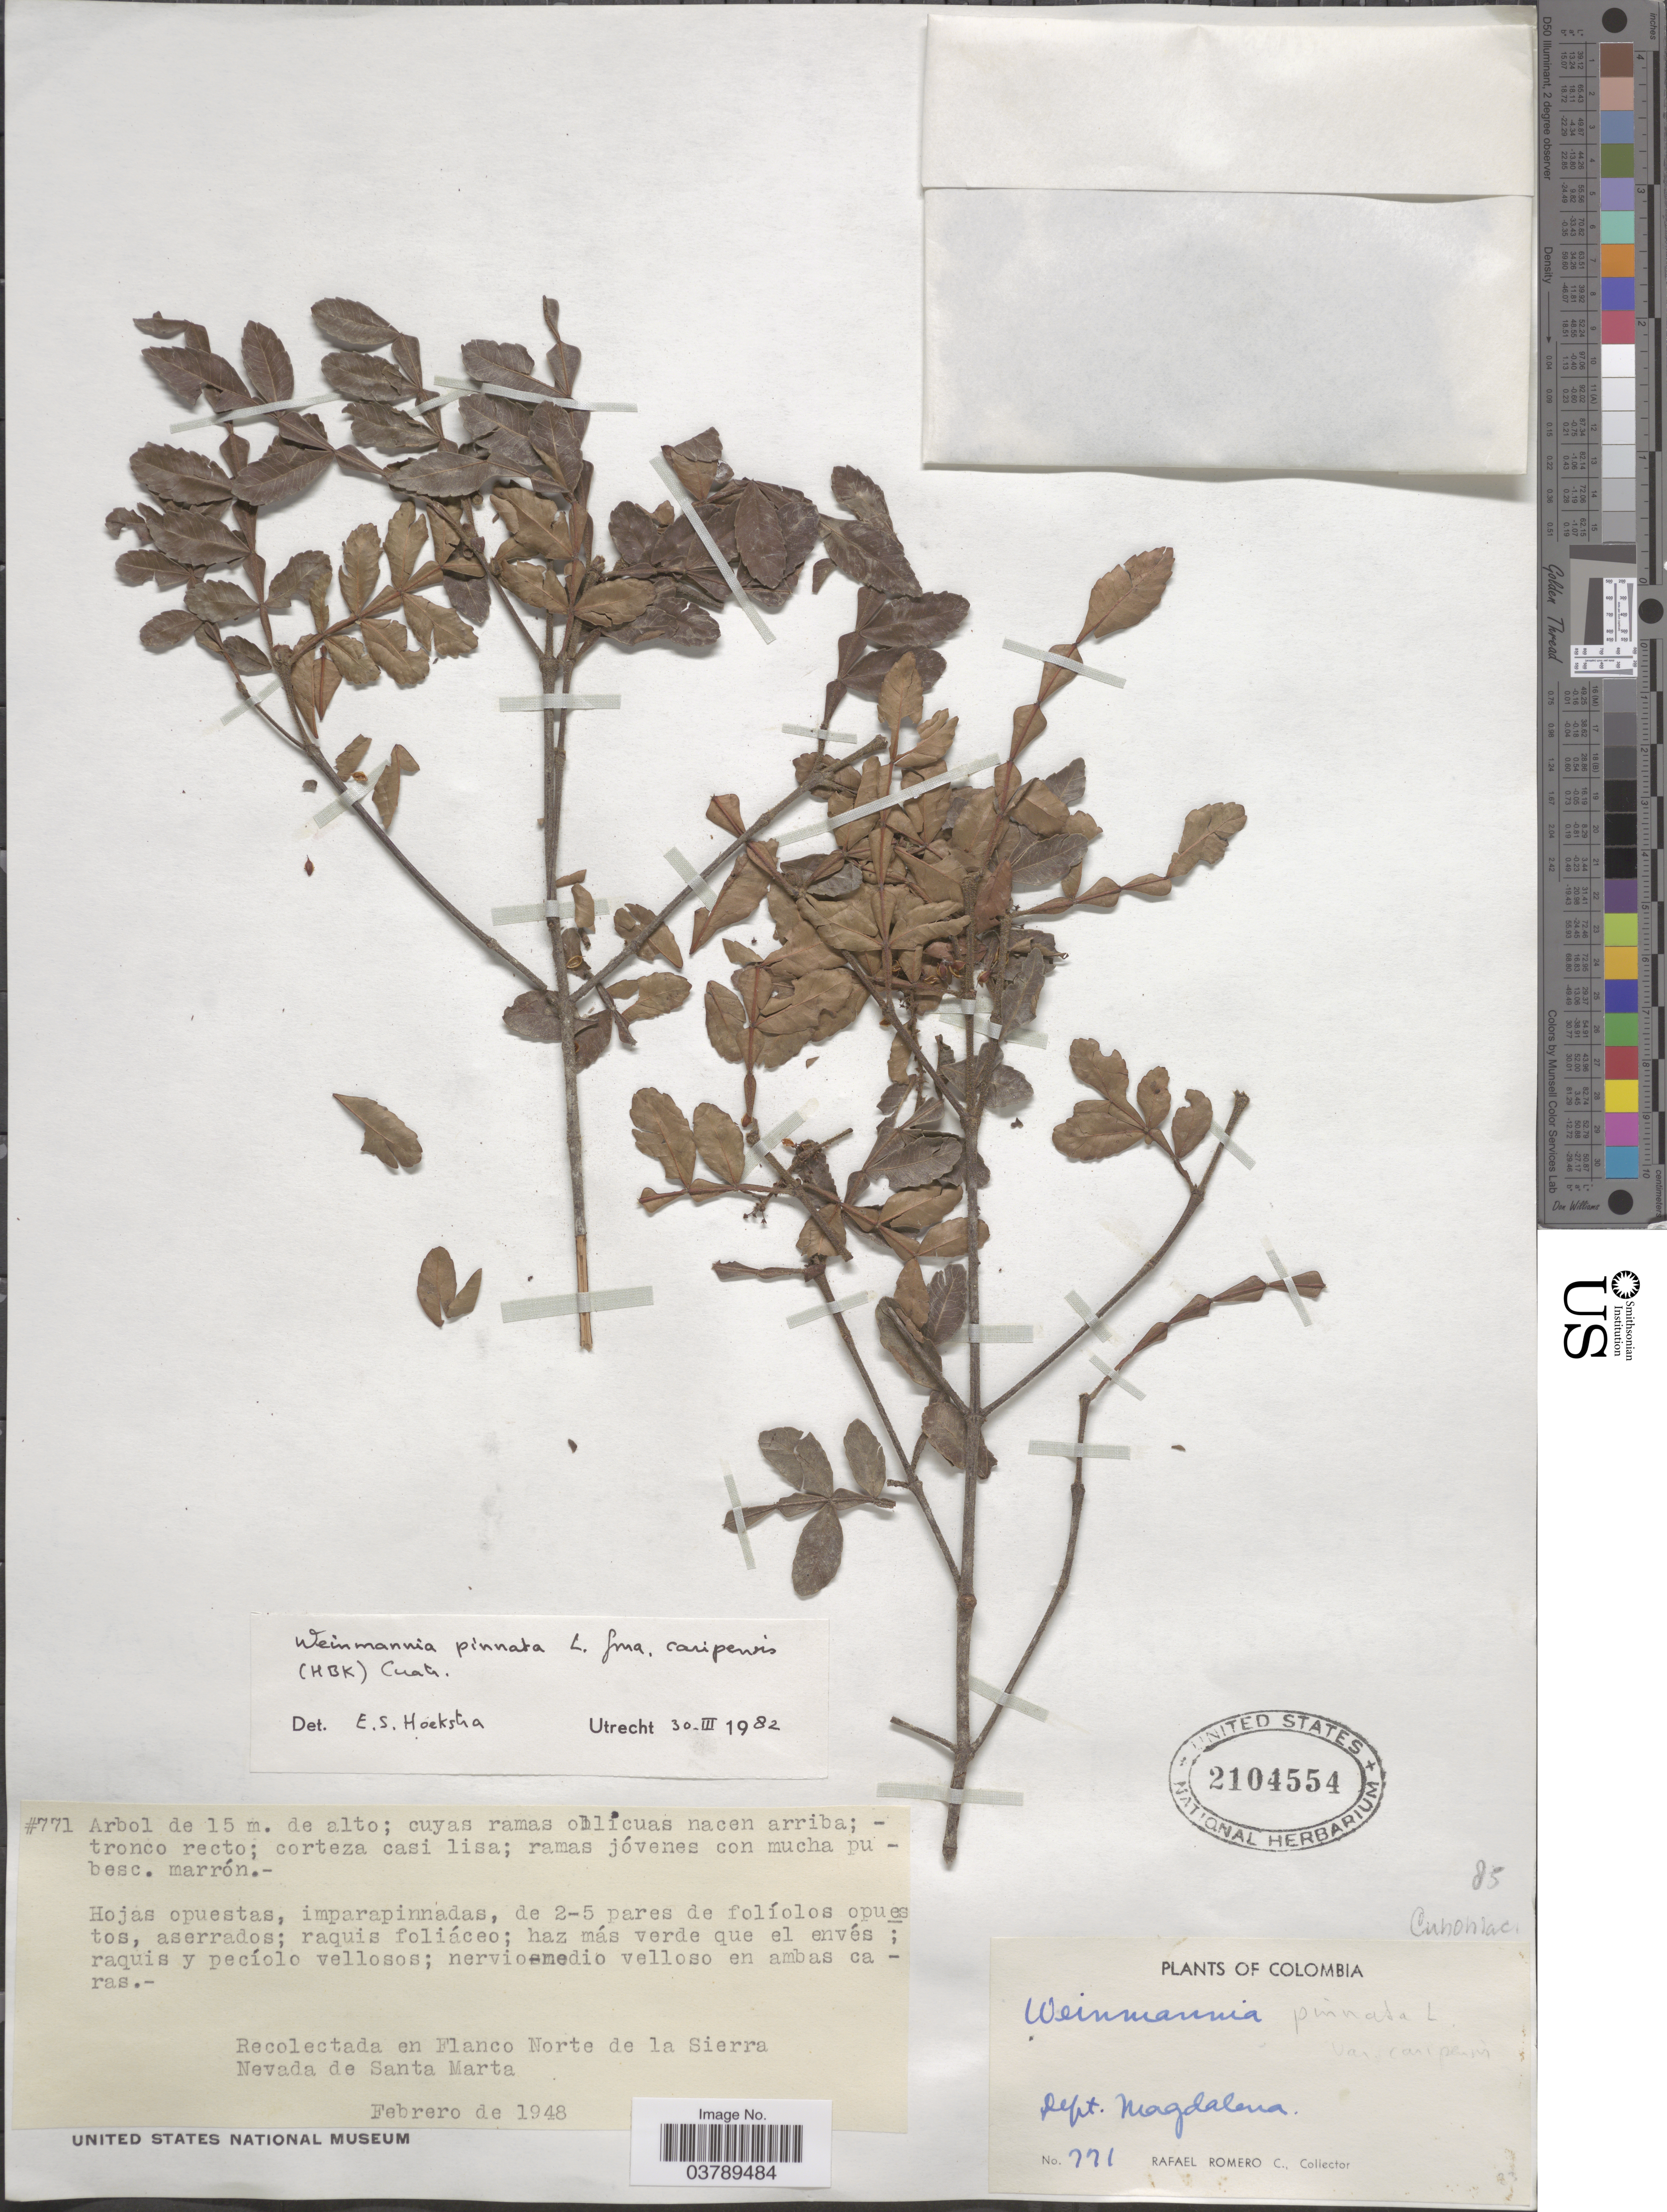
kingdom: Plantae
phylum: Tracheophyta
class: Magnoliopsida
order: Oxalidales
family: Cunoniaceae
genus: Weinmannia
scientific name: Weinmannia pinnata var. caripensis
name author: (Kunth) Cuatrec.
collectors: R. Romero Castañeda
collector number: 771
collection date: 1948-02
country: Colombia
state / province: Magdalena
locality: En Flanco Norte de la Sierra Nevada de Santa Marta. Dept. Magdalena.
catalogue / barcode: US 2104554